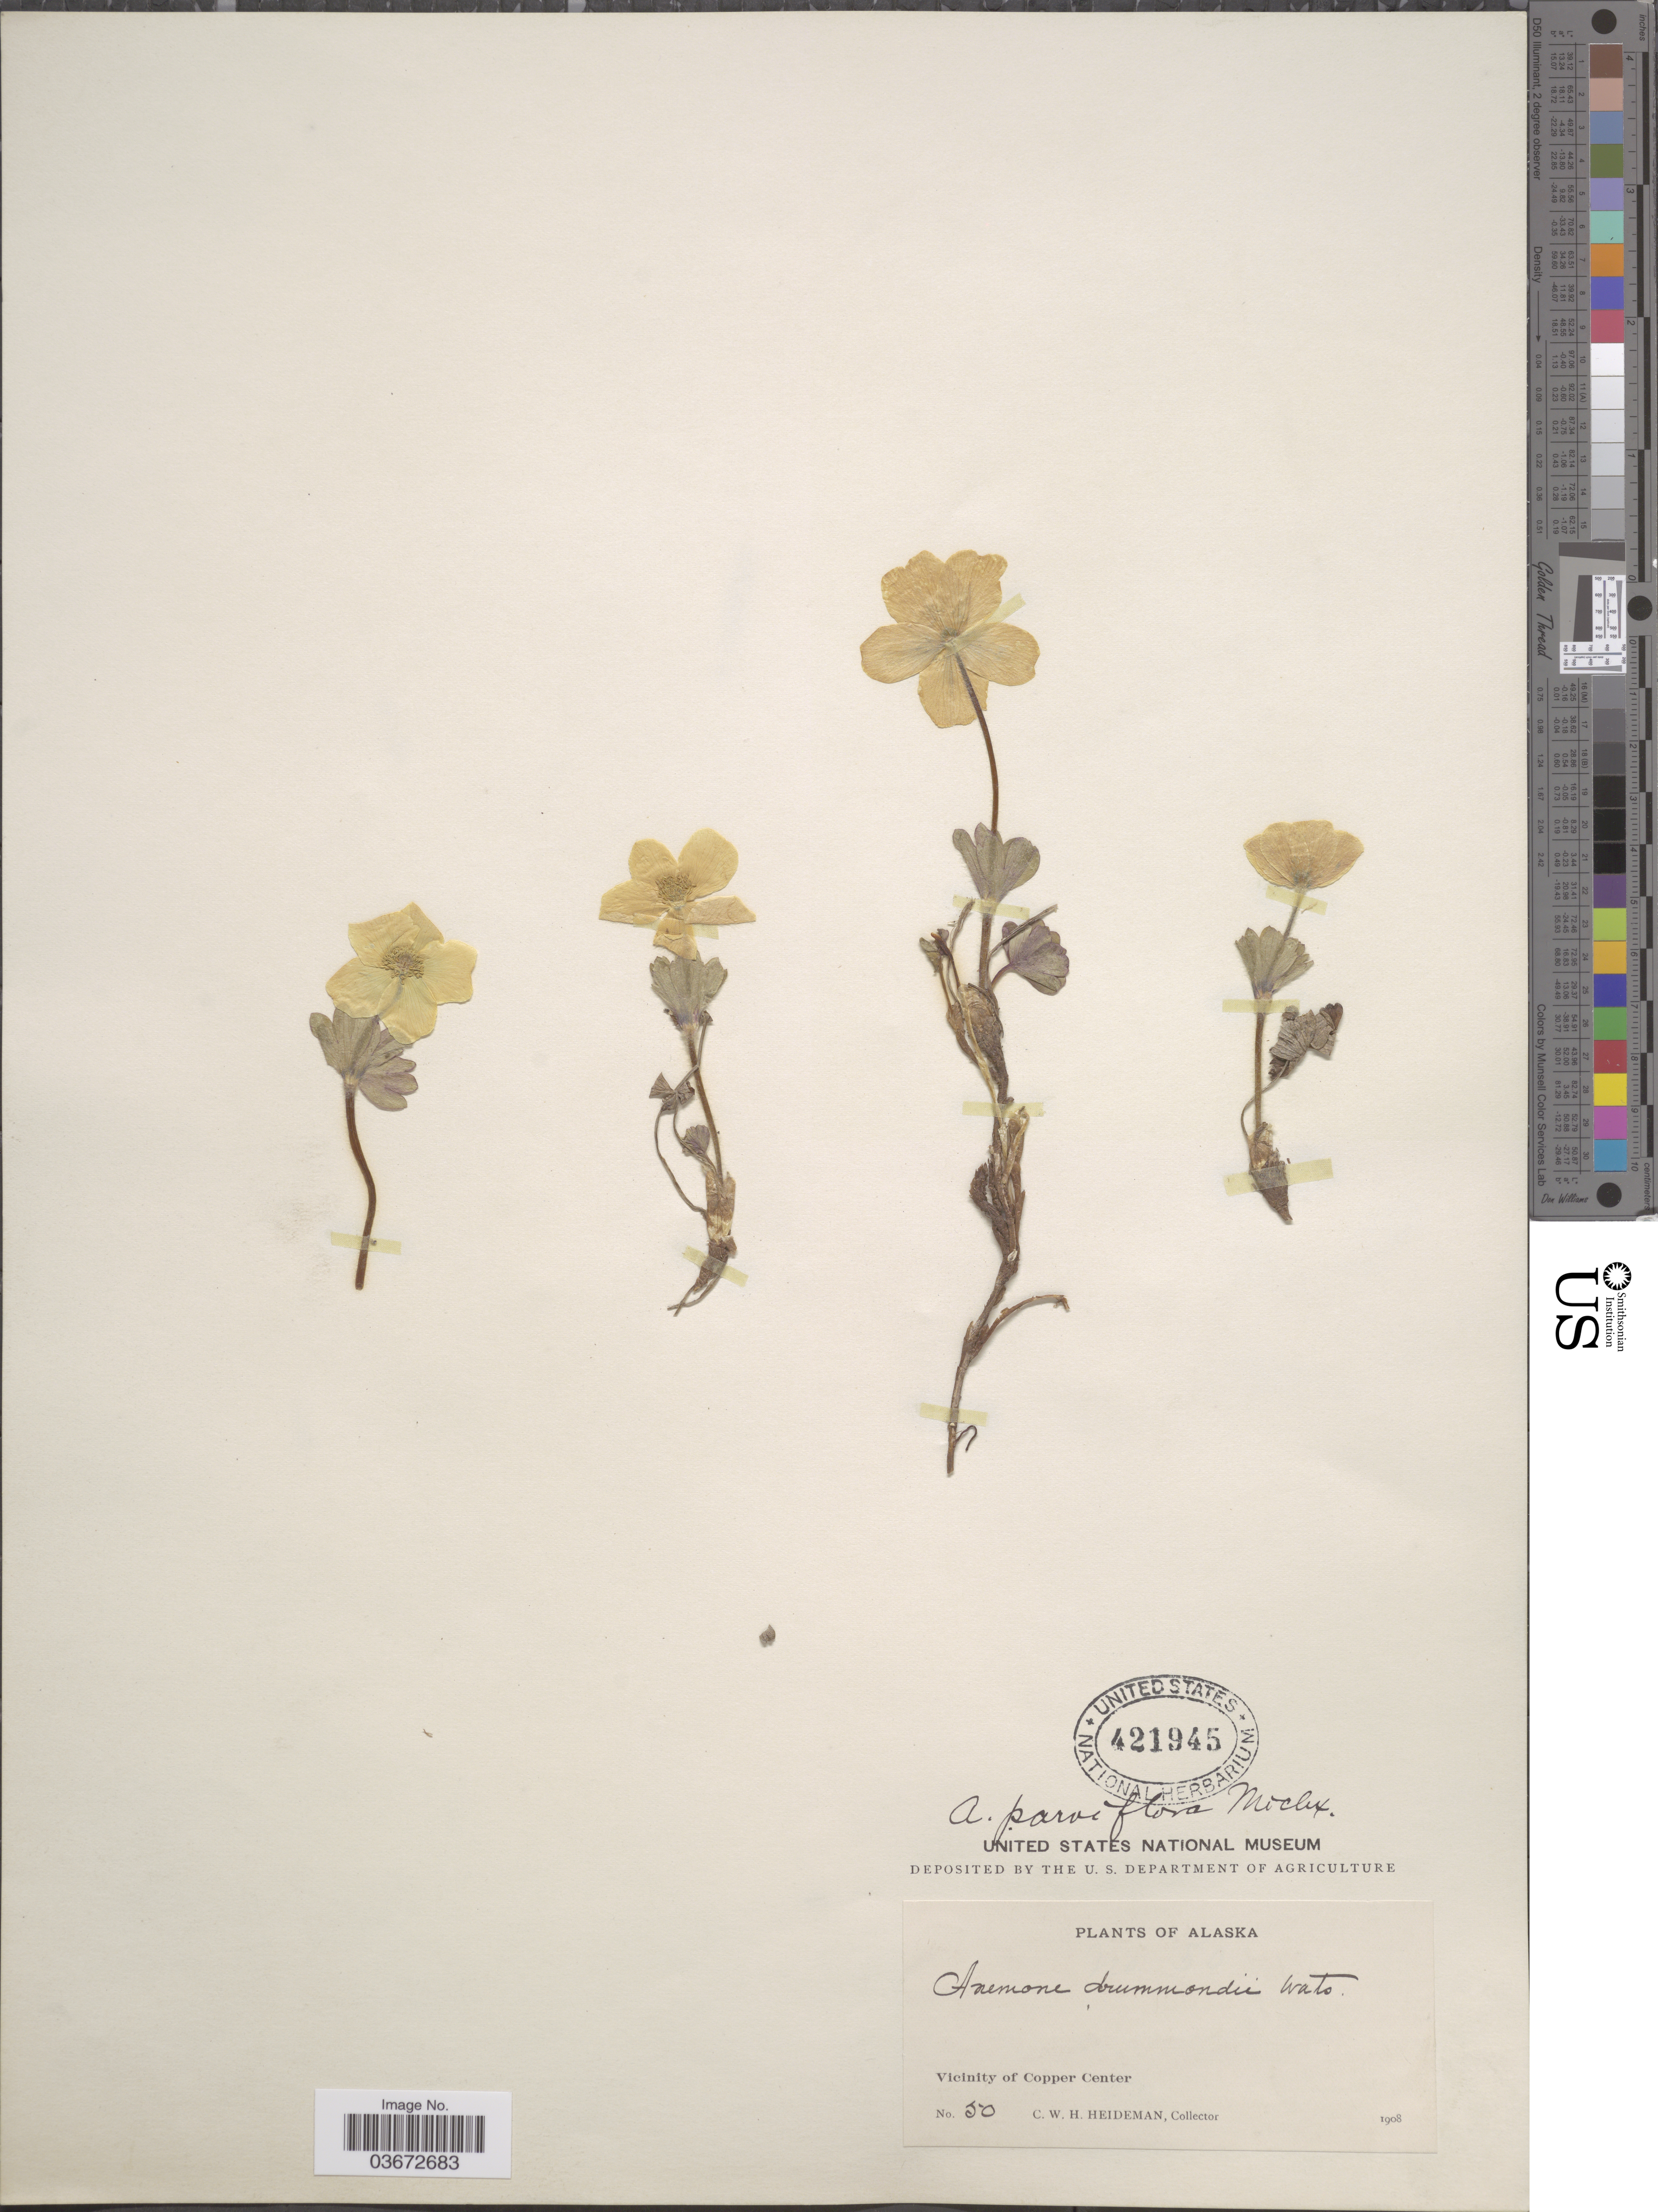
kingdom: Plantae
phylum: Tracheophyta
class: Magnoliopsida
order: Ranunculales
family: Ranunculaceae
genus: Anemone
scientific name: Anemone parviflora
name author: Michx.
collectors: C. Heideman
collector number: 50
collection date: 1908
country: United States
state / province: Alaska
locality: Vicinity of Copper Center.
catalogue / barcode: US 421945